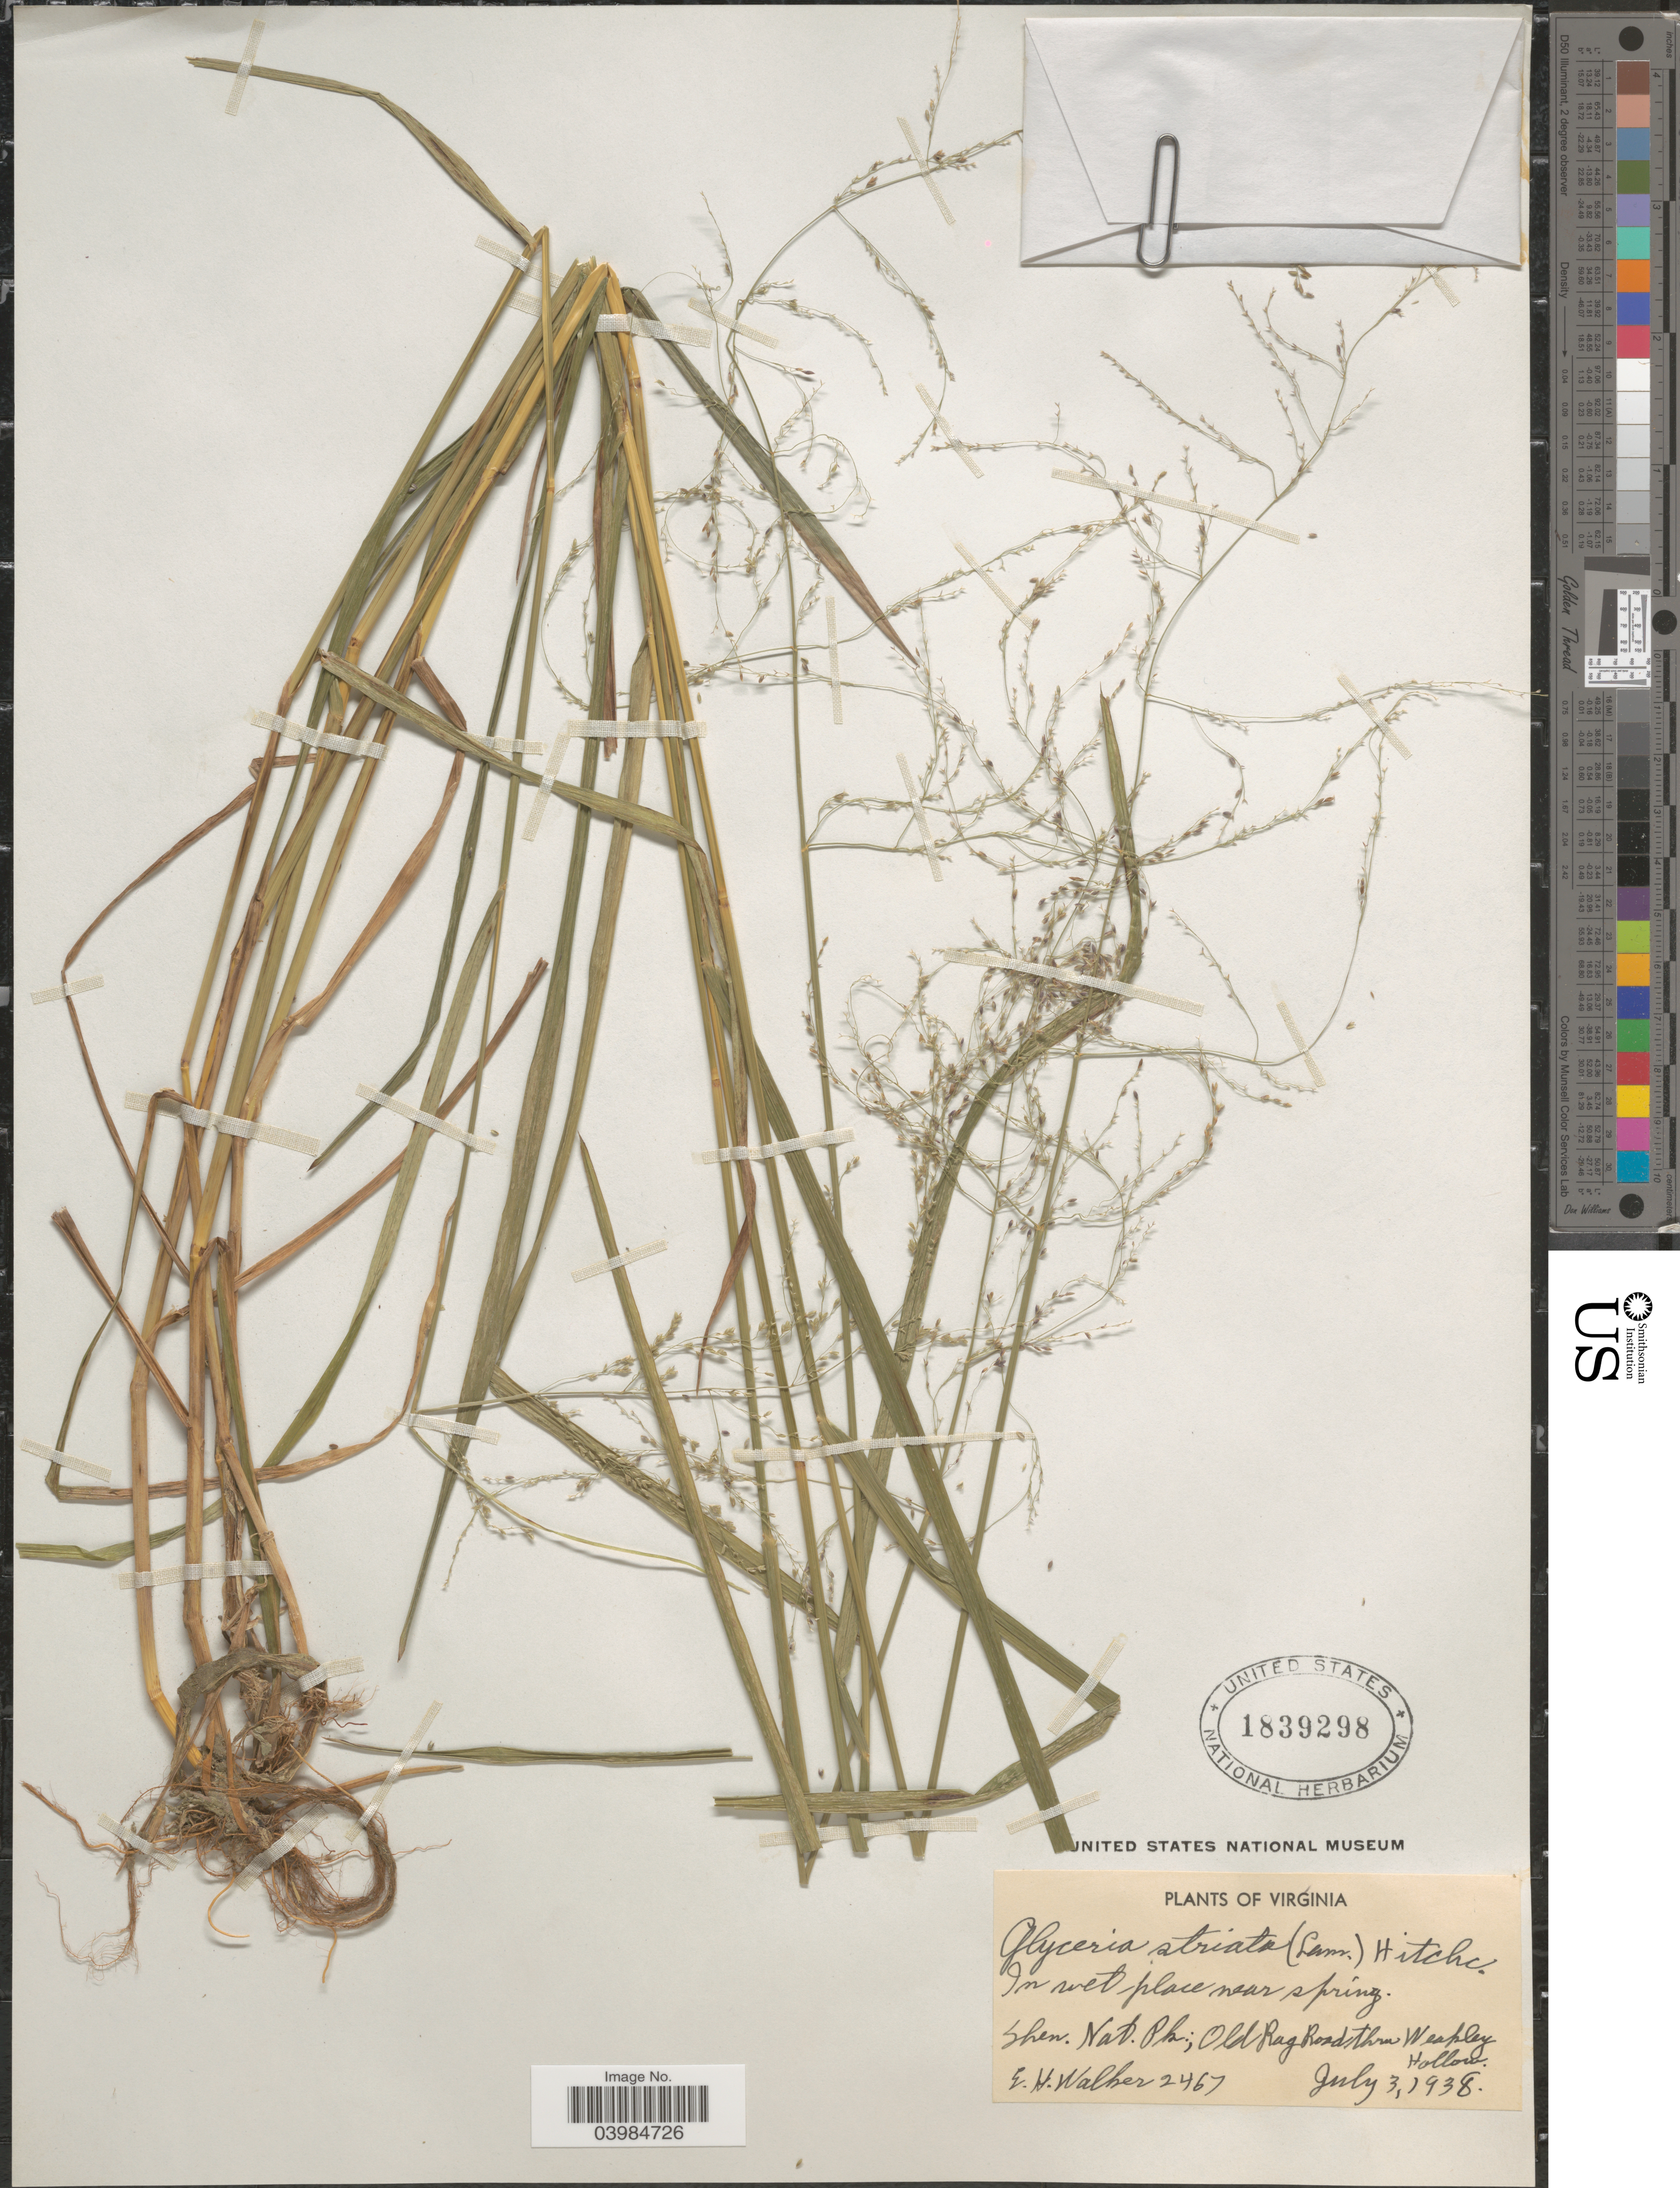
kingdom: Plantae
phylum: Tracheophyta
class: Liliopsida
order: Poales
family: Poaceae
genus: Glyceria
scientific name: Glyceria striata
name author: (Lam.) Hitchc.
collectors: E. H. Walker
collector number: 2467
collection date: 1938-07-03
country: United States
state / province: Virginia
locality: Shen. Nat. Pk.; Old Rag Road thru Weakley Hollow.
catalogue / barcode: US 1839298